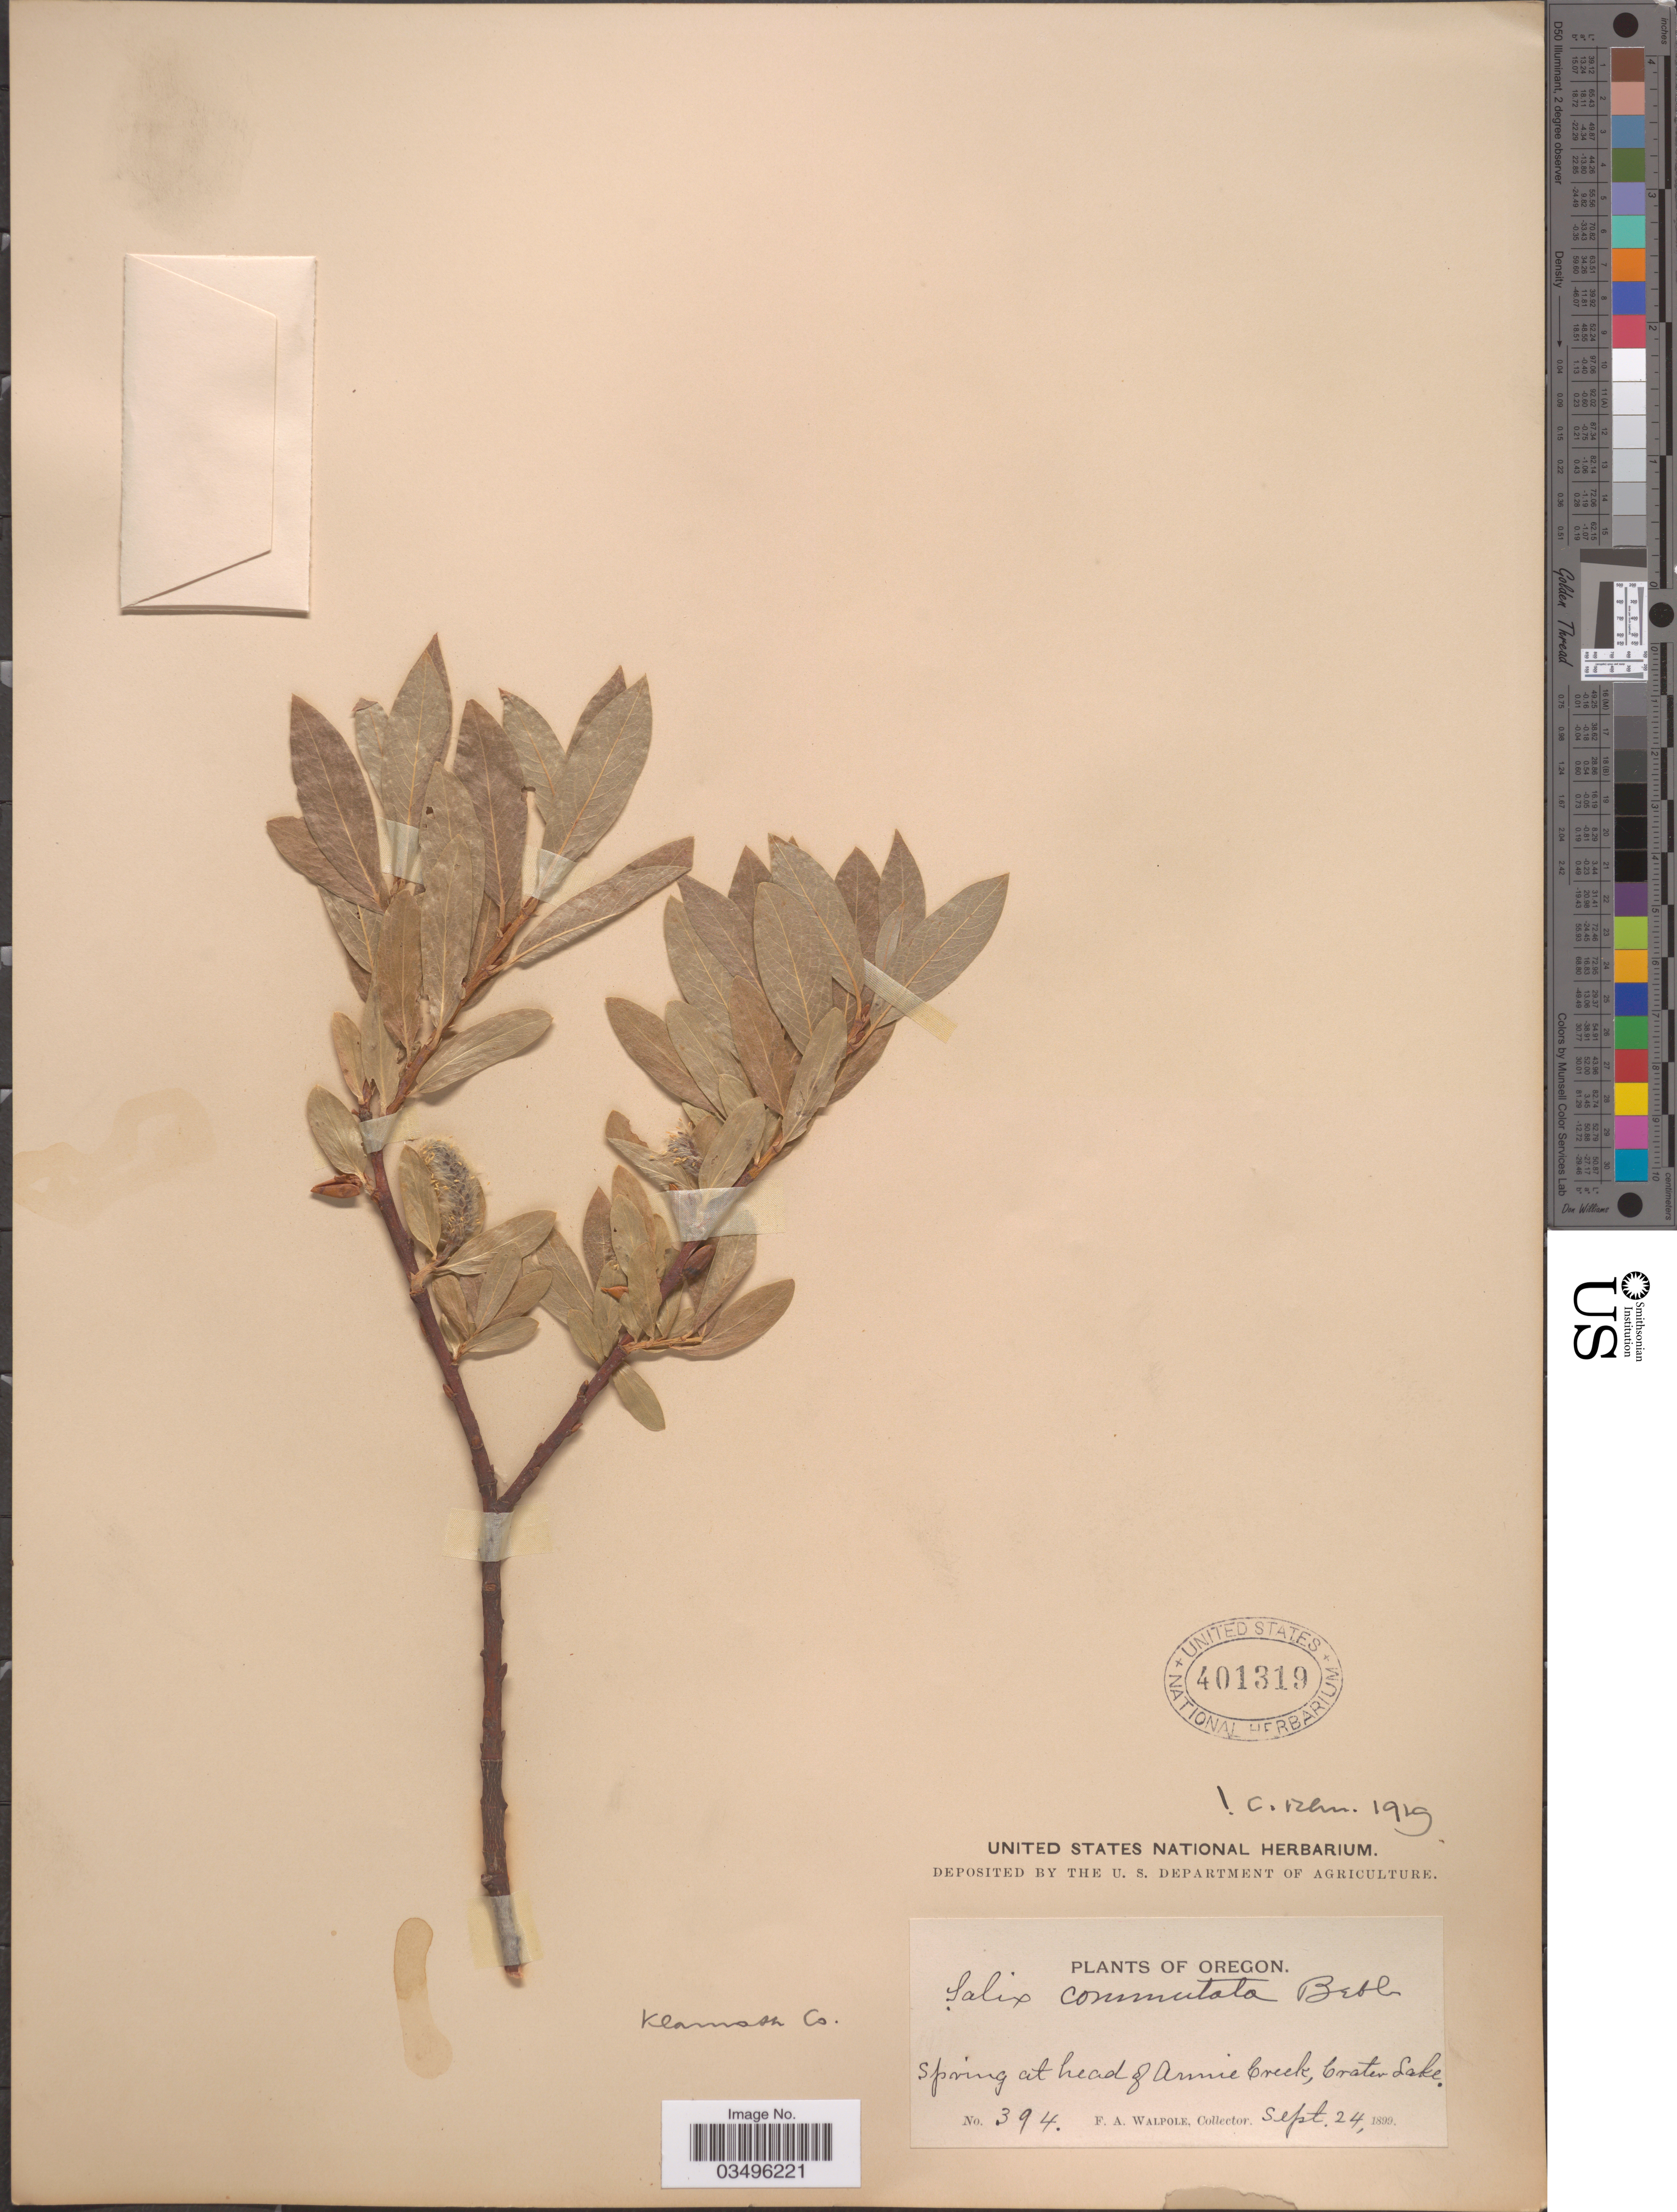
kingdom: Plantae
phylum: Tracheophyta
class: Magnoliopsida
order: Malpighiales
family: Salicaceae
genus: Salix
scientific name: Salix commutata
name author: Bebb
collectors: F. Walpole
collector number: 394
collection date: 1899-09-24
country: United States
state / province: Oregon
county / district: Klamath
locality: Klamath Co. Spring at hed of Annie Creek, Crater Lake.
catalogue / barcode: US 401319